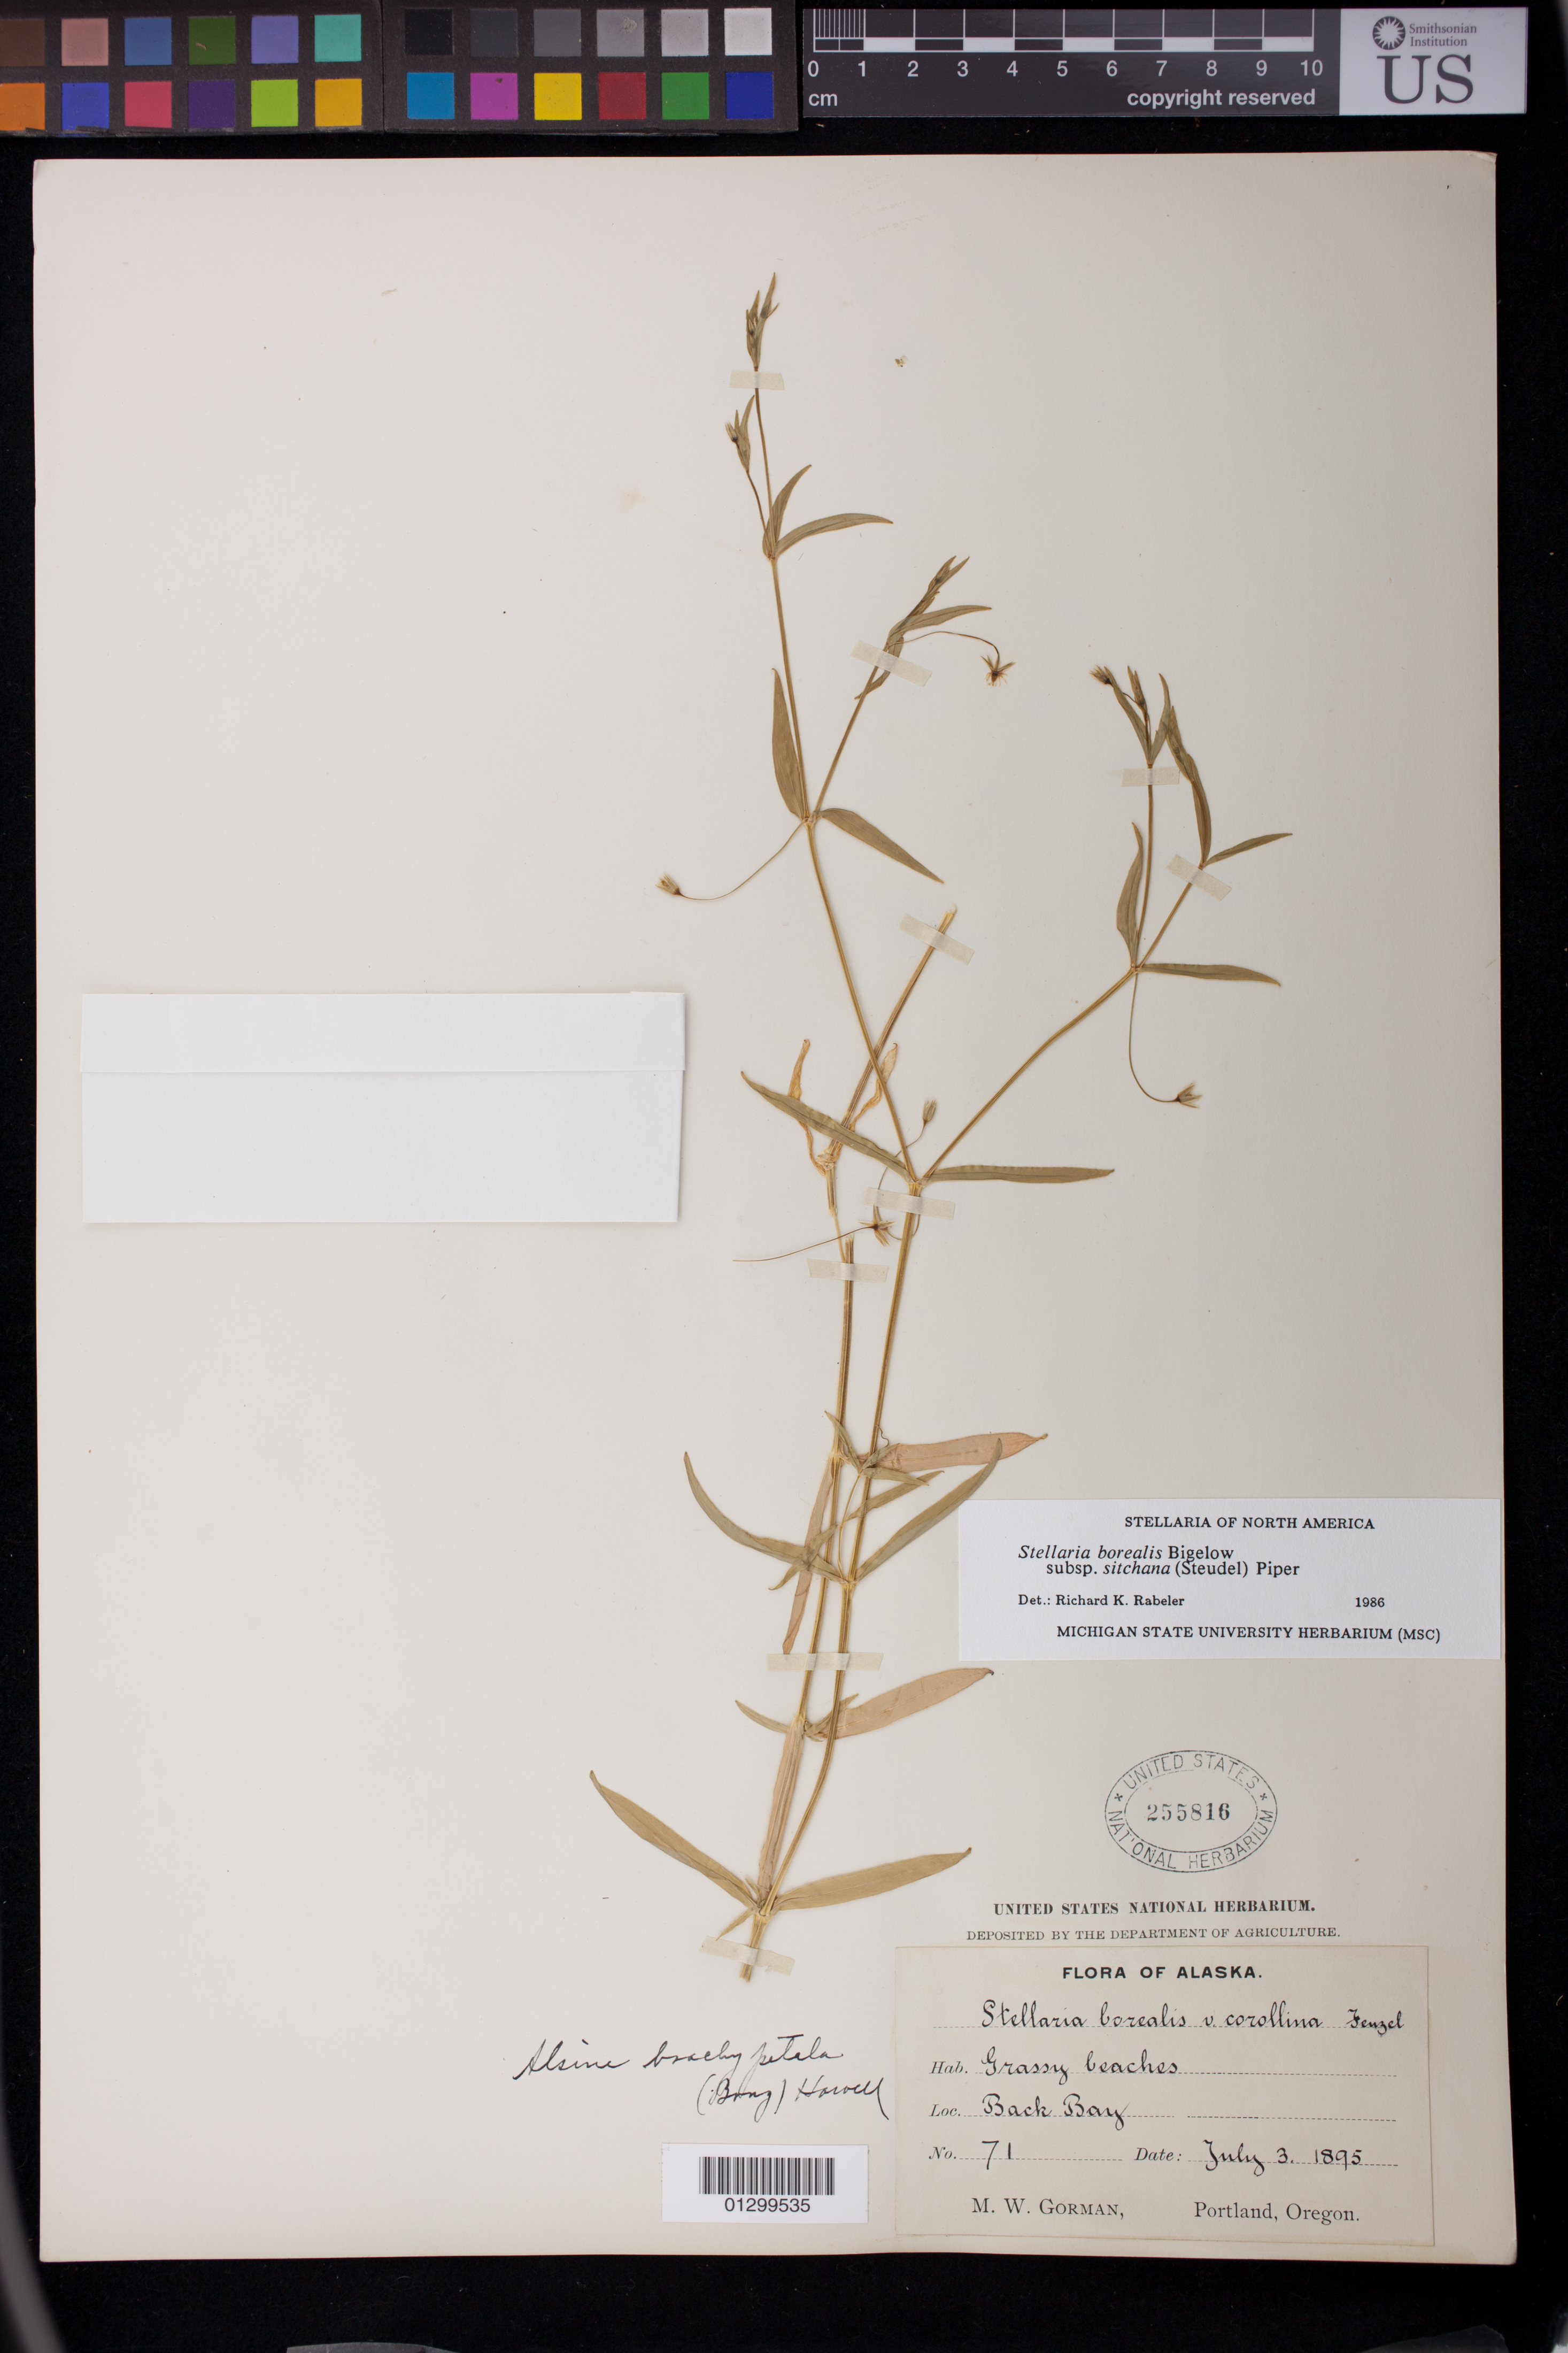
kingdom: Plantae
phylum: Tracheophyta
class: Magnoliopsida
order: Caryophyllales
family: Caryophyllaceae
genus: Stellaria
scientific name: Stellaria borealis subsp. sitchana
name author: (Steud.) Piper & Beattie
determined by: Rabeler, R. K.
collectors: M. W. Gorman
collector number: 71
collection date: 1895-07-03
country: United States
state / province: Alaska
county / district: Kodiak Island Borough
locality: Back Bay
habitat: grassy beaches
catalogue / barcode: US 255816